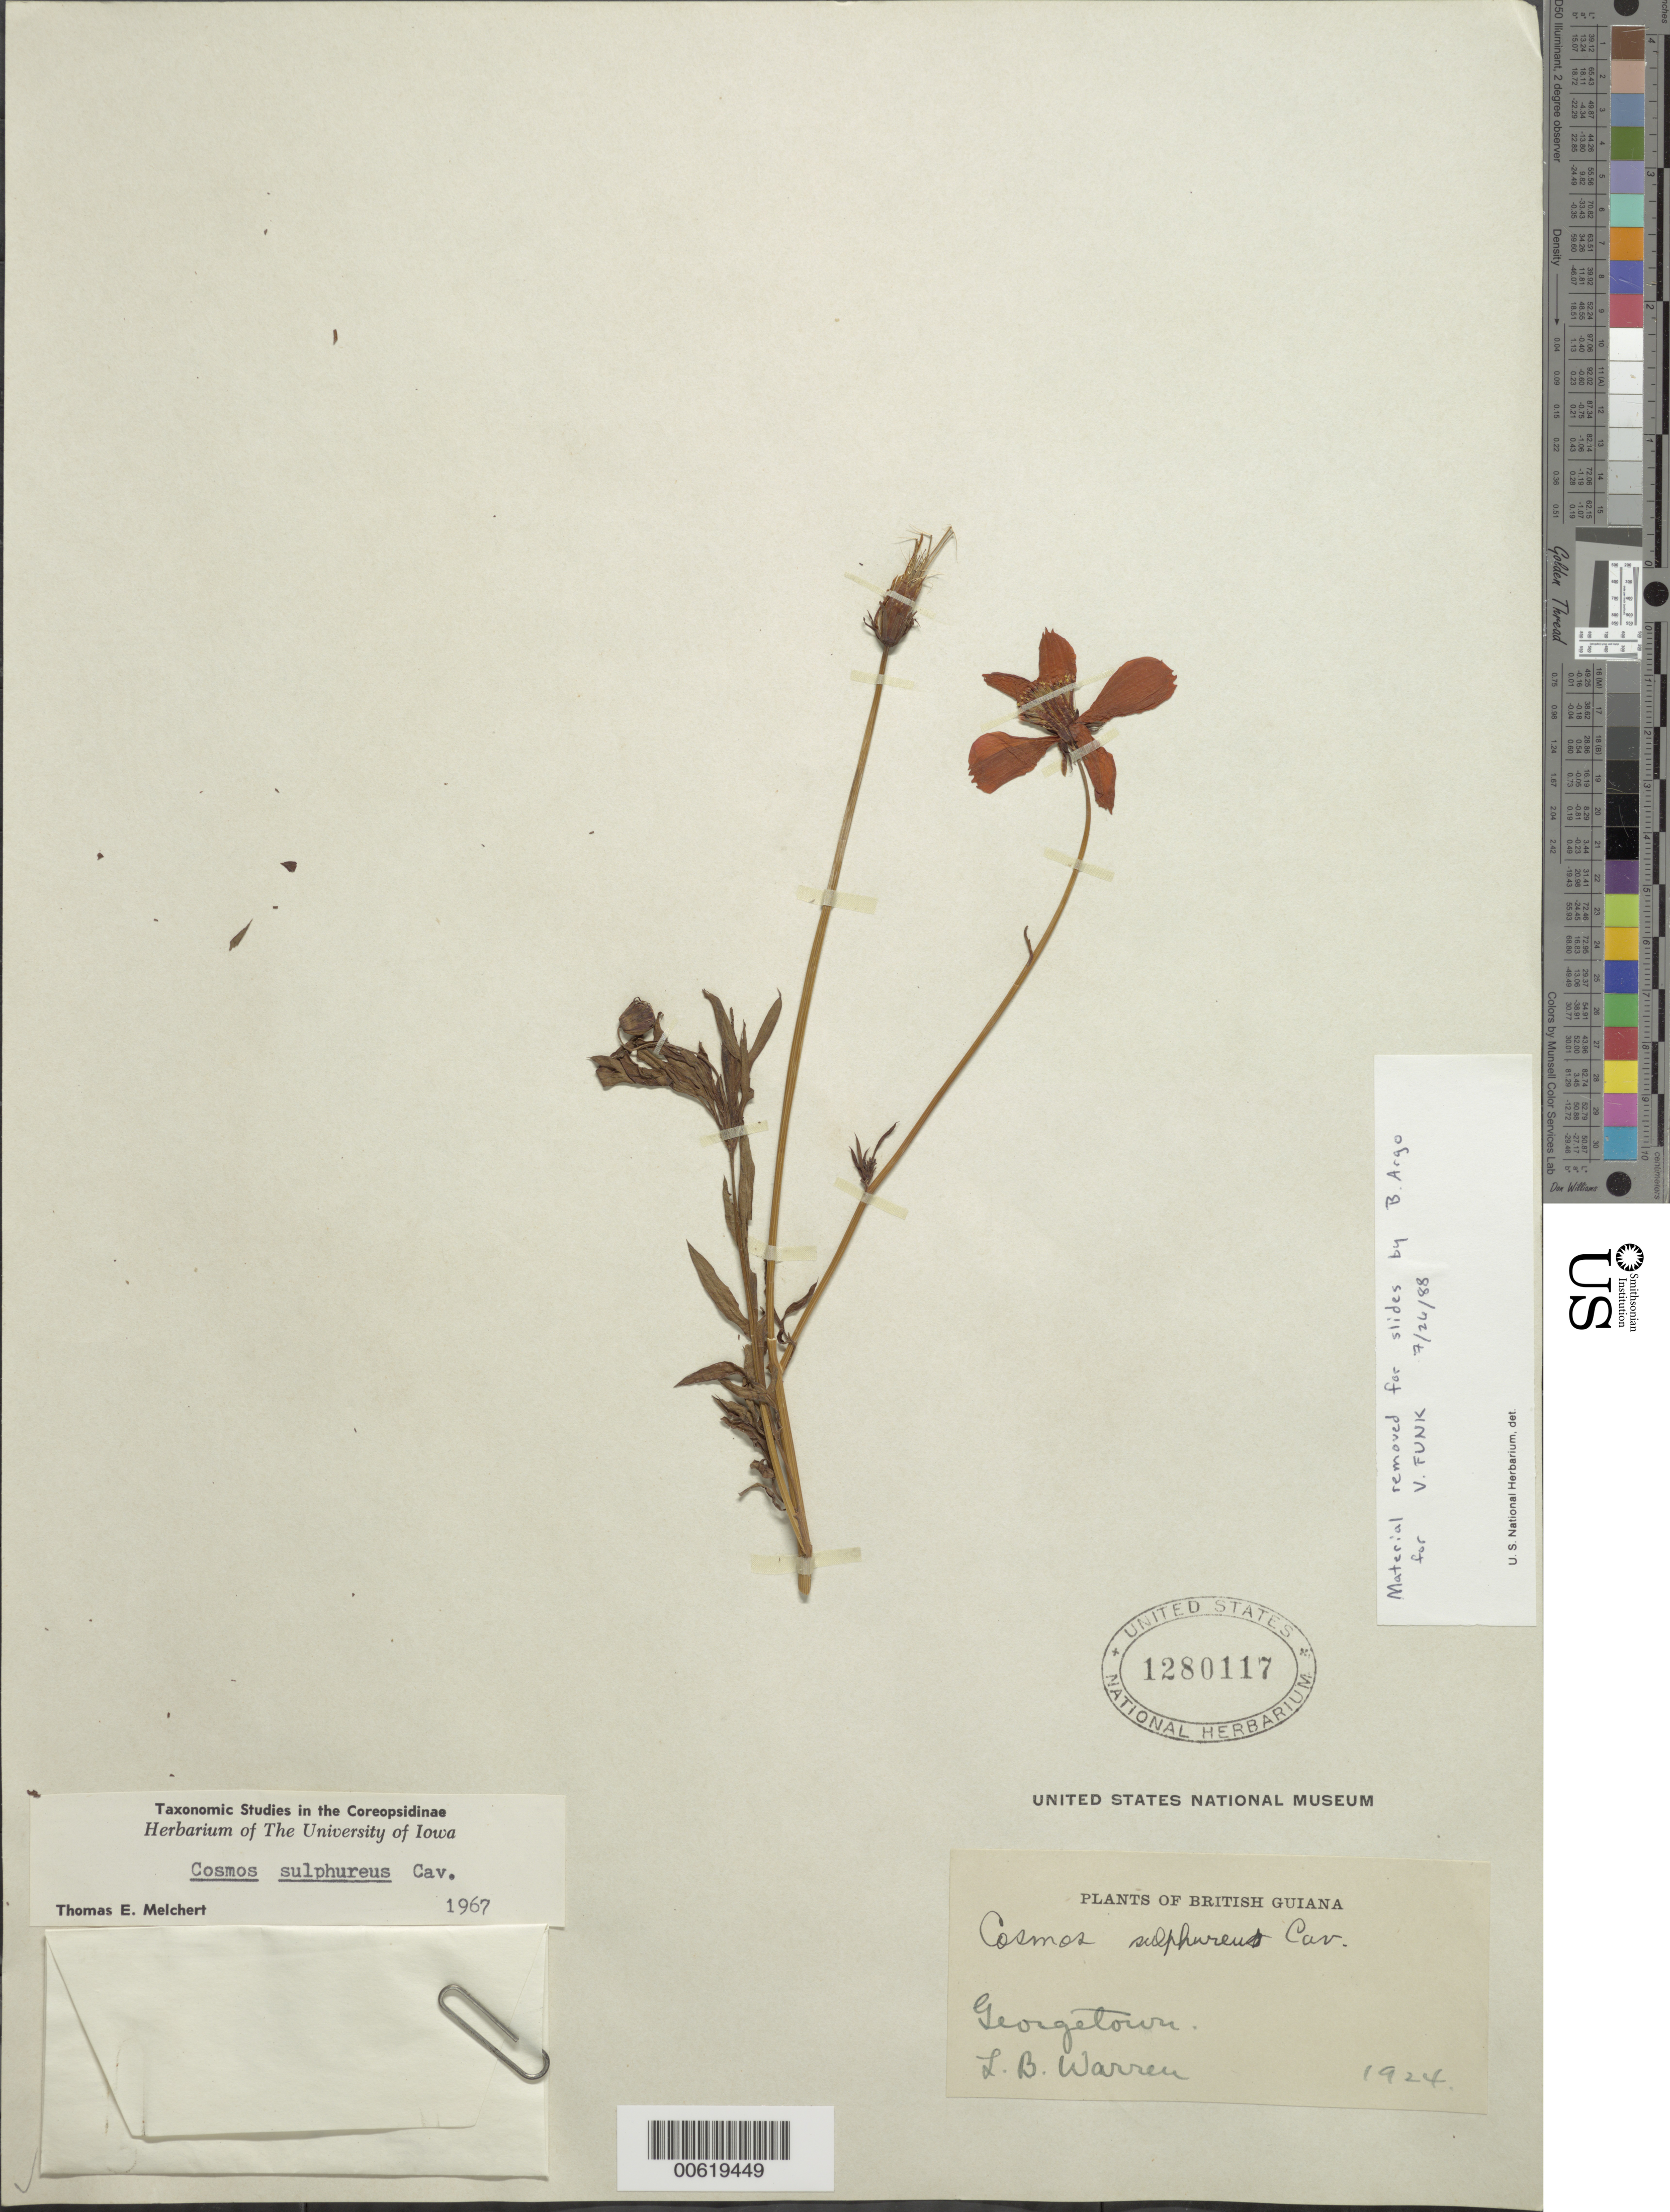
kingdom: Plantae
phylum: Tracheophyta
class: Magnoliopsida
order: Asterales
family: Asteraceae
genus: Cosmos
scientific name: Cosmos sulphureus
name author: Cav.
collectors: L. Warren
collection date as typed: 1924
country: Guyana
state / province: Demerara-Mahaica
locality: Georgetown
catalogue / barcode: US 1280117